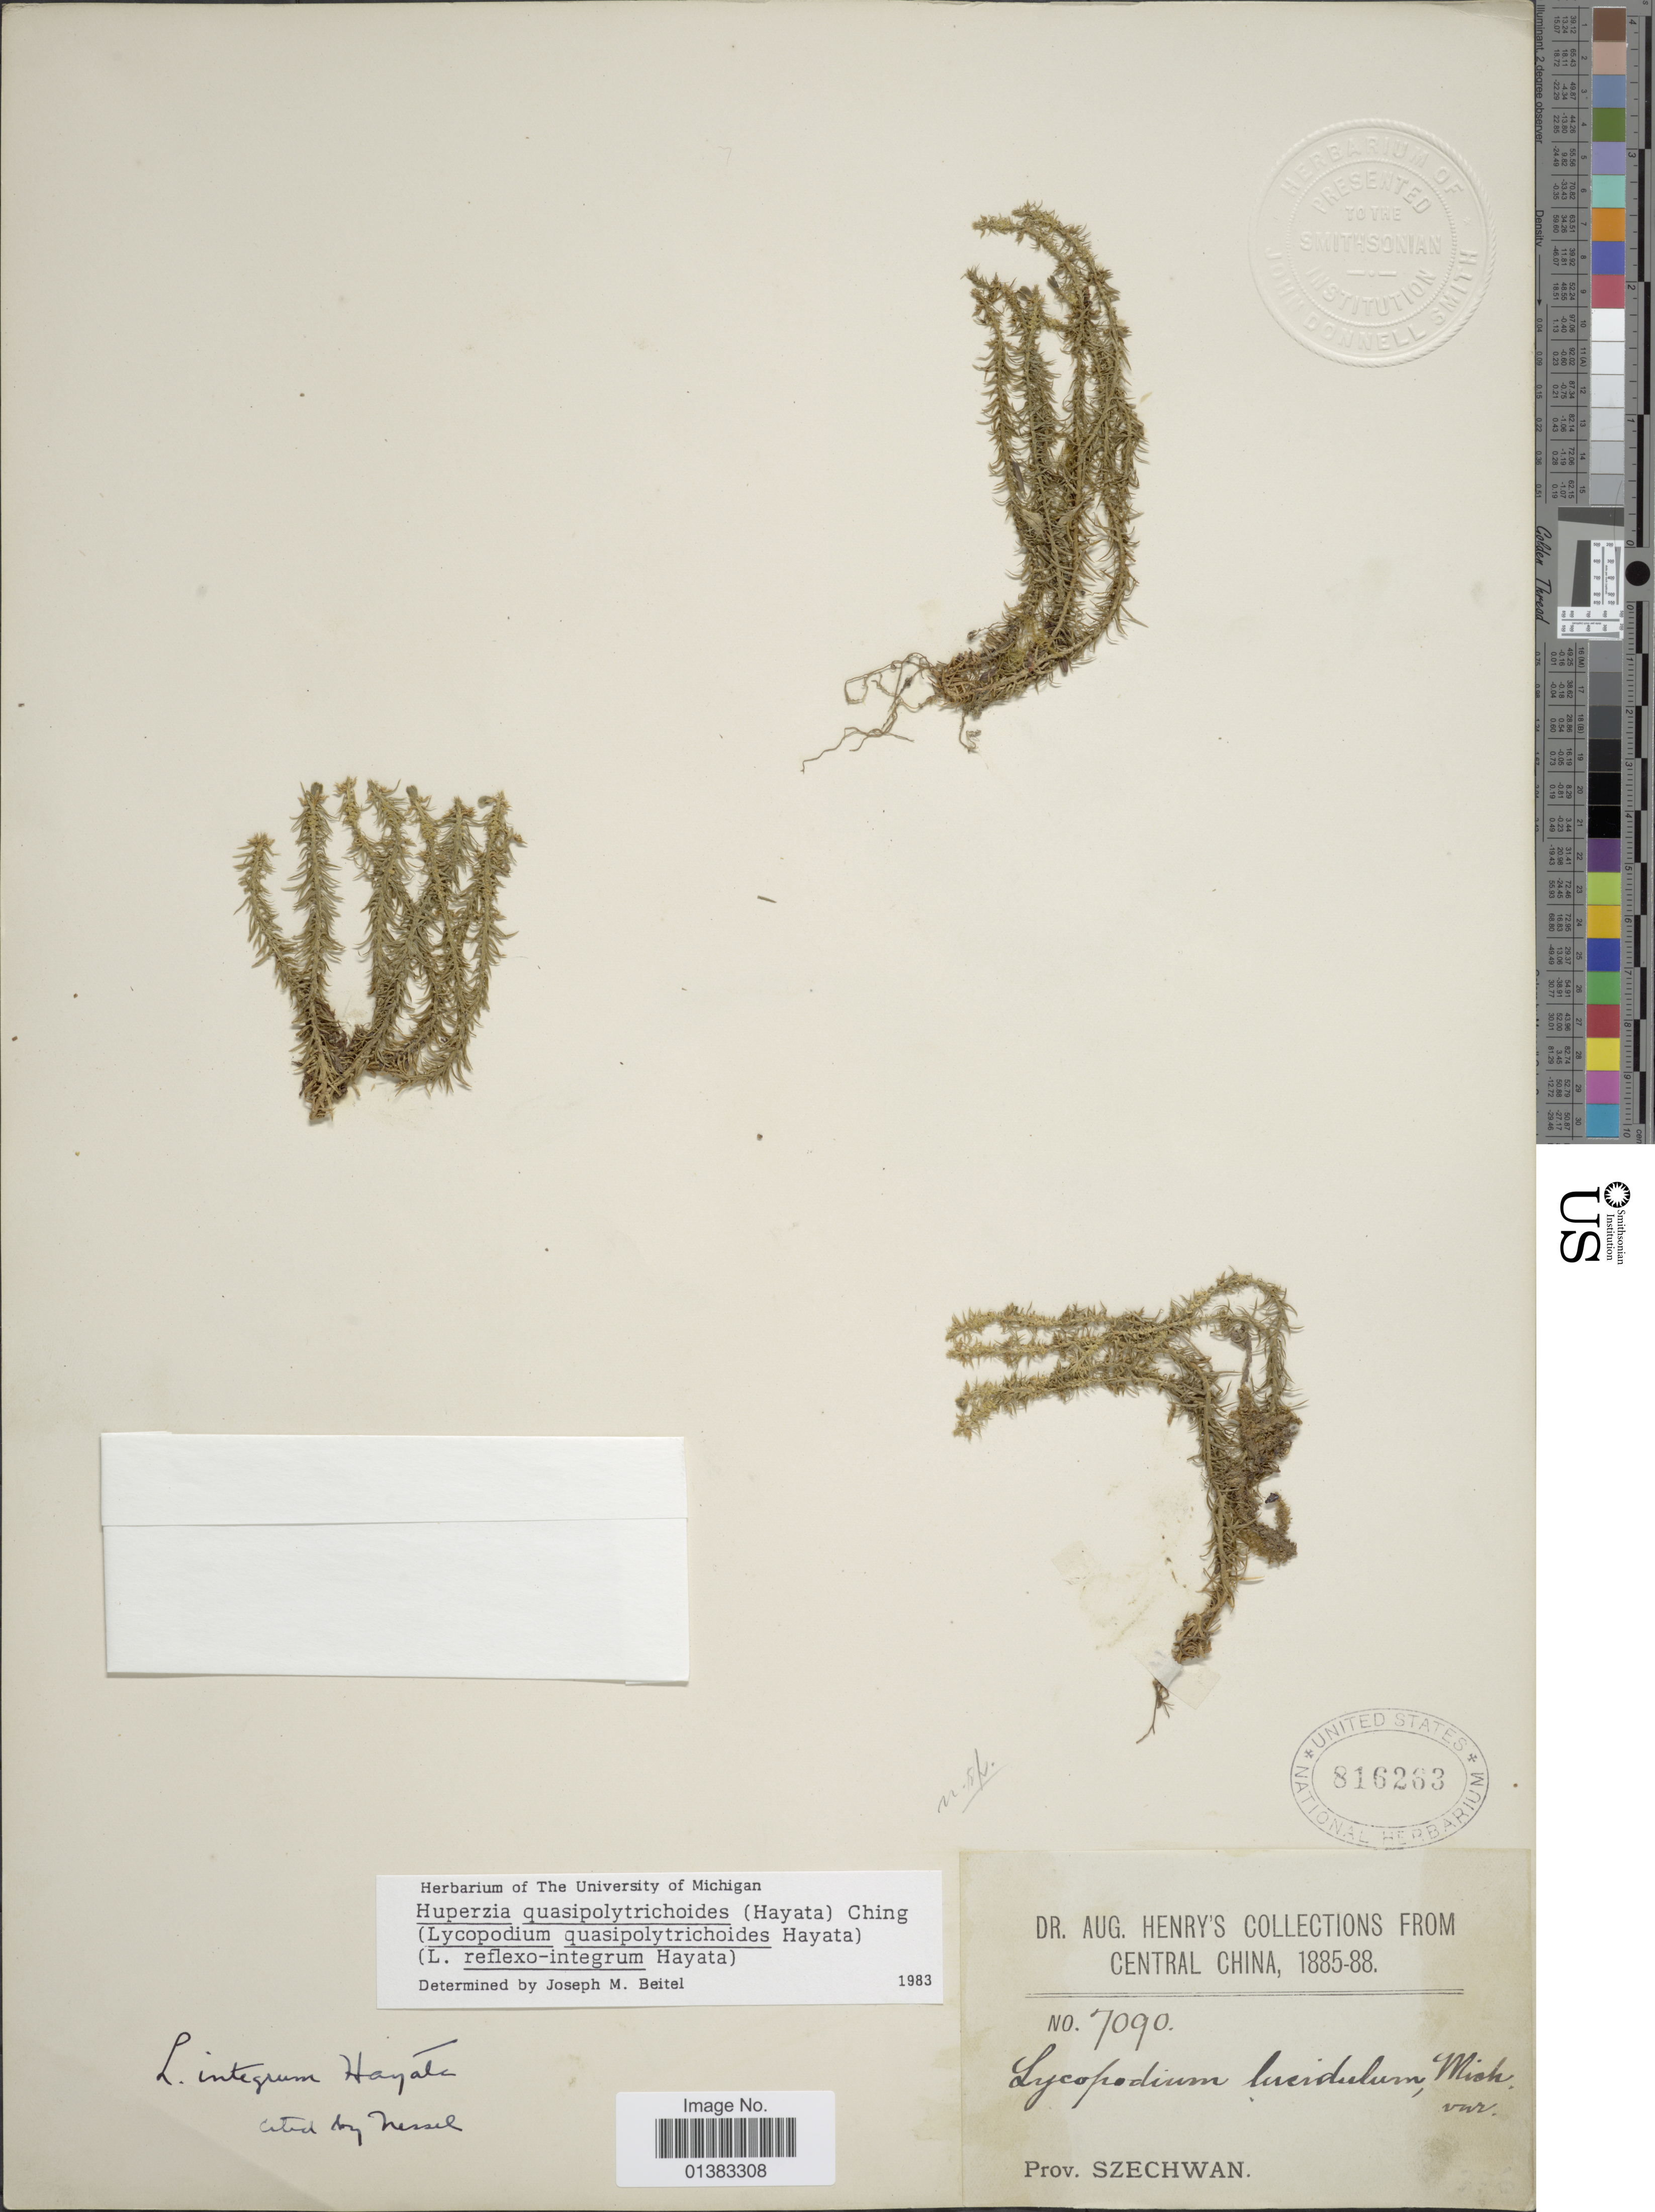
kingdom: Plantae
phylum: Tracheophyta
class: Lycopodiopsida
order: Lycopodiales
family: Lycopodiaceae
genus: Huperzia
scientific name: Huperzia quasipolytrichoides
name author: (Hayata) Ching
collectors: A. Henry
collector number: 7090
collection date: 1885/1888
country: China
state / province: Sichuan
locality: Prov. Szechwan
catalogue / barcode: US 816263